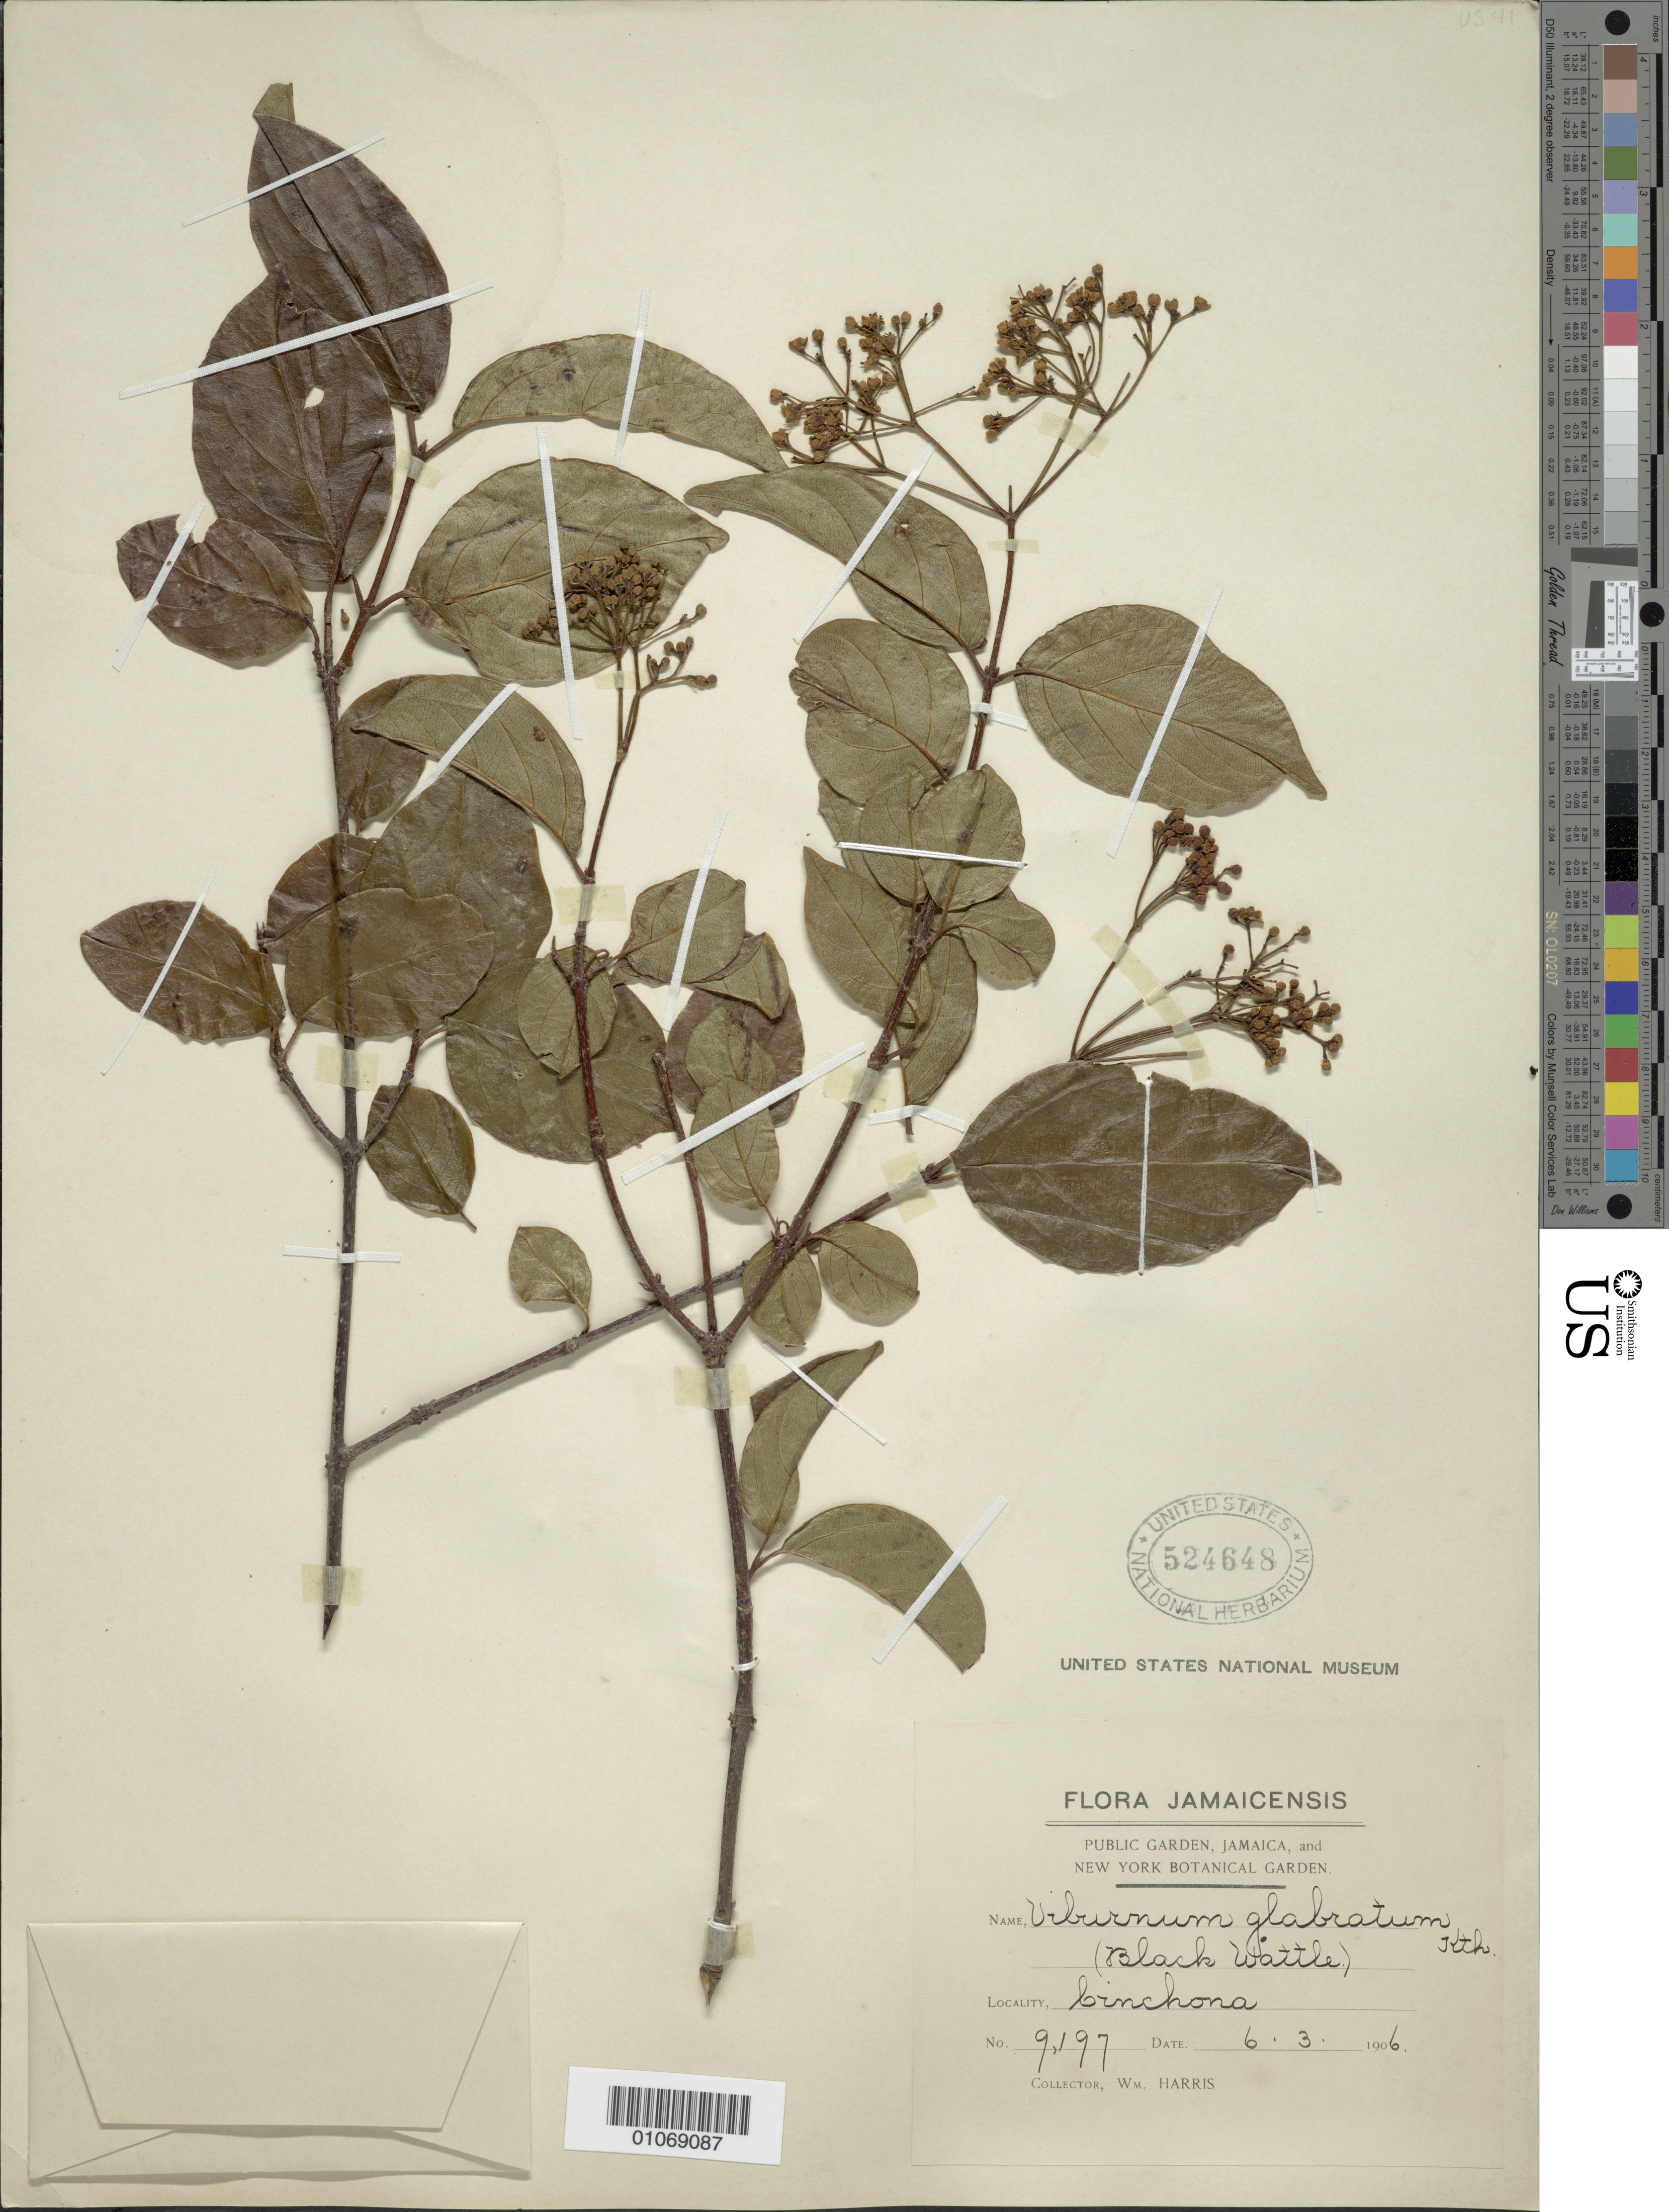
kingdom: Plantae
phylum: Tracheophyta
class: Magnoliopsida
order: Dipsacales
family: Viburnaceae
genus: Viburnum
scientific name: Viburnum glabratum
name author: Kunth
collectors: W. Harris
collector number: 9198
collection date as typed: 06 Mar 1906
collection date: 1906-03-06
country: Jamaica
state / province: Saint Andrew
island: Jamaica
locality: Sinchona (Cinchona).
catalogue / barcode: US 524648